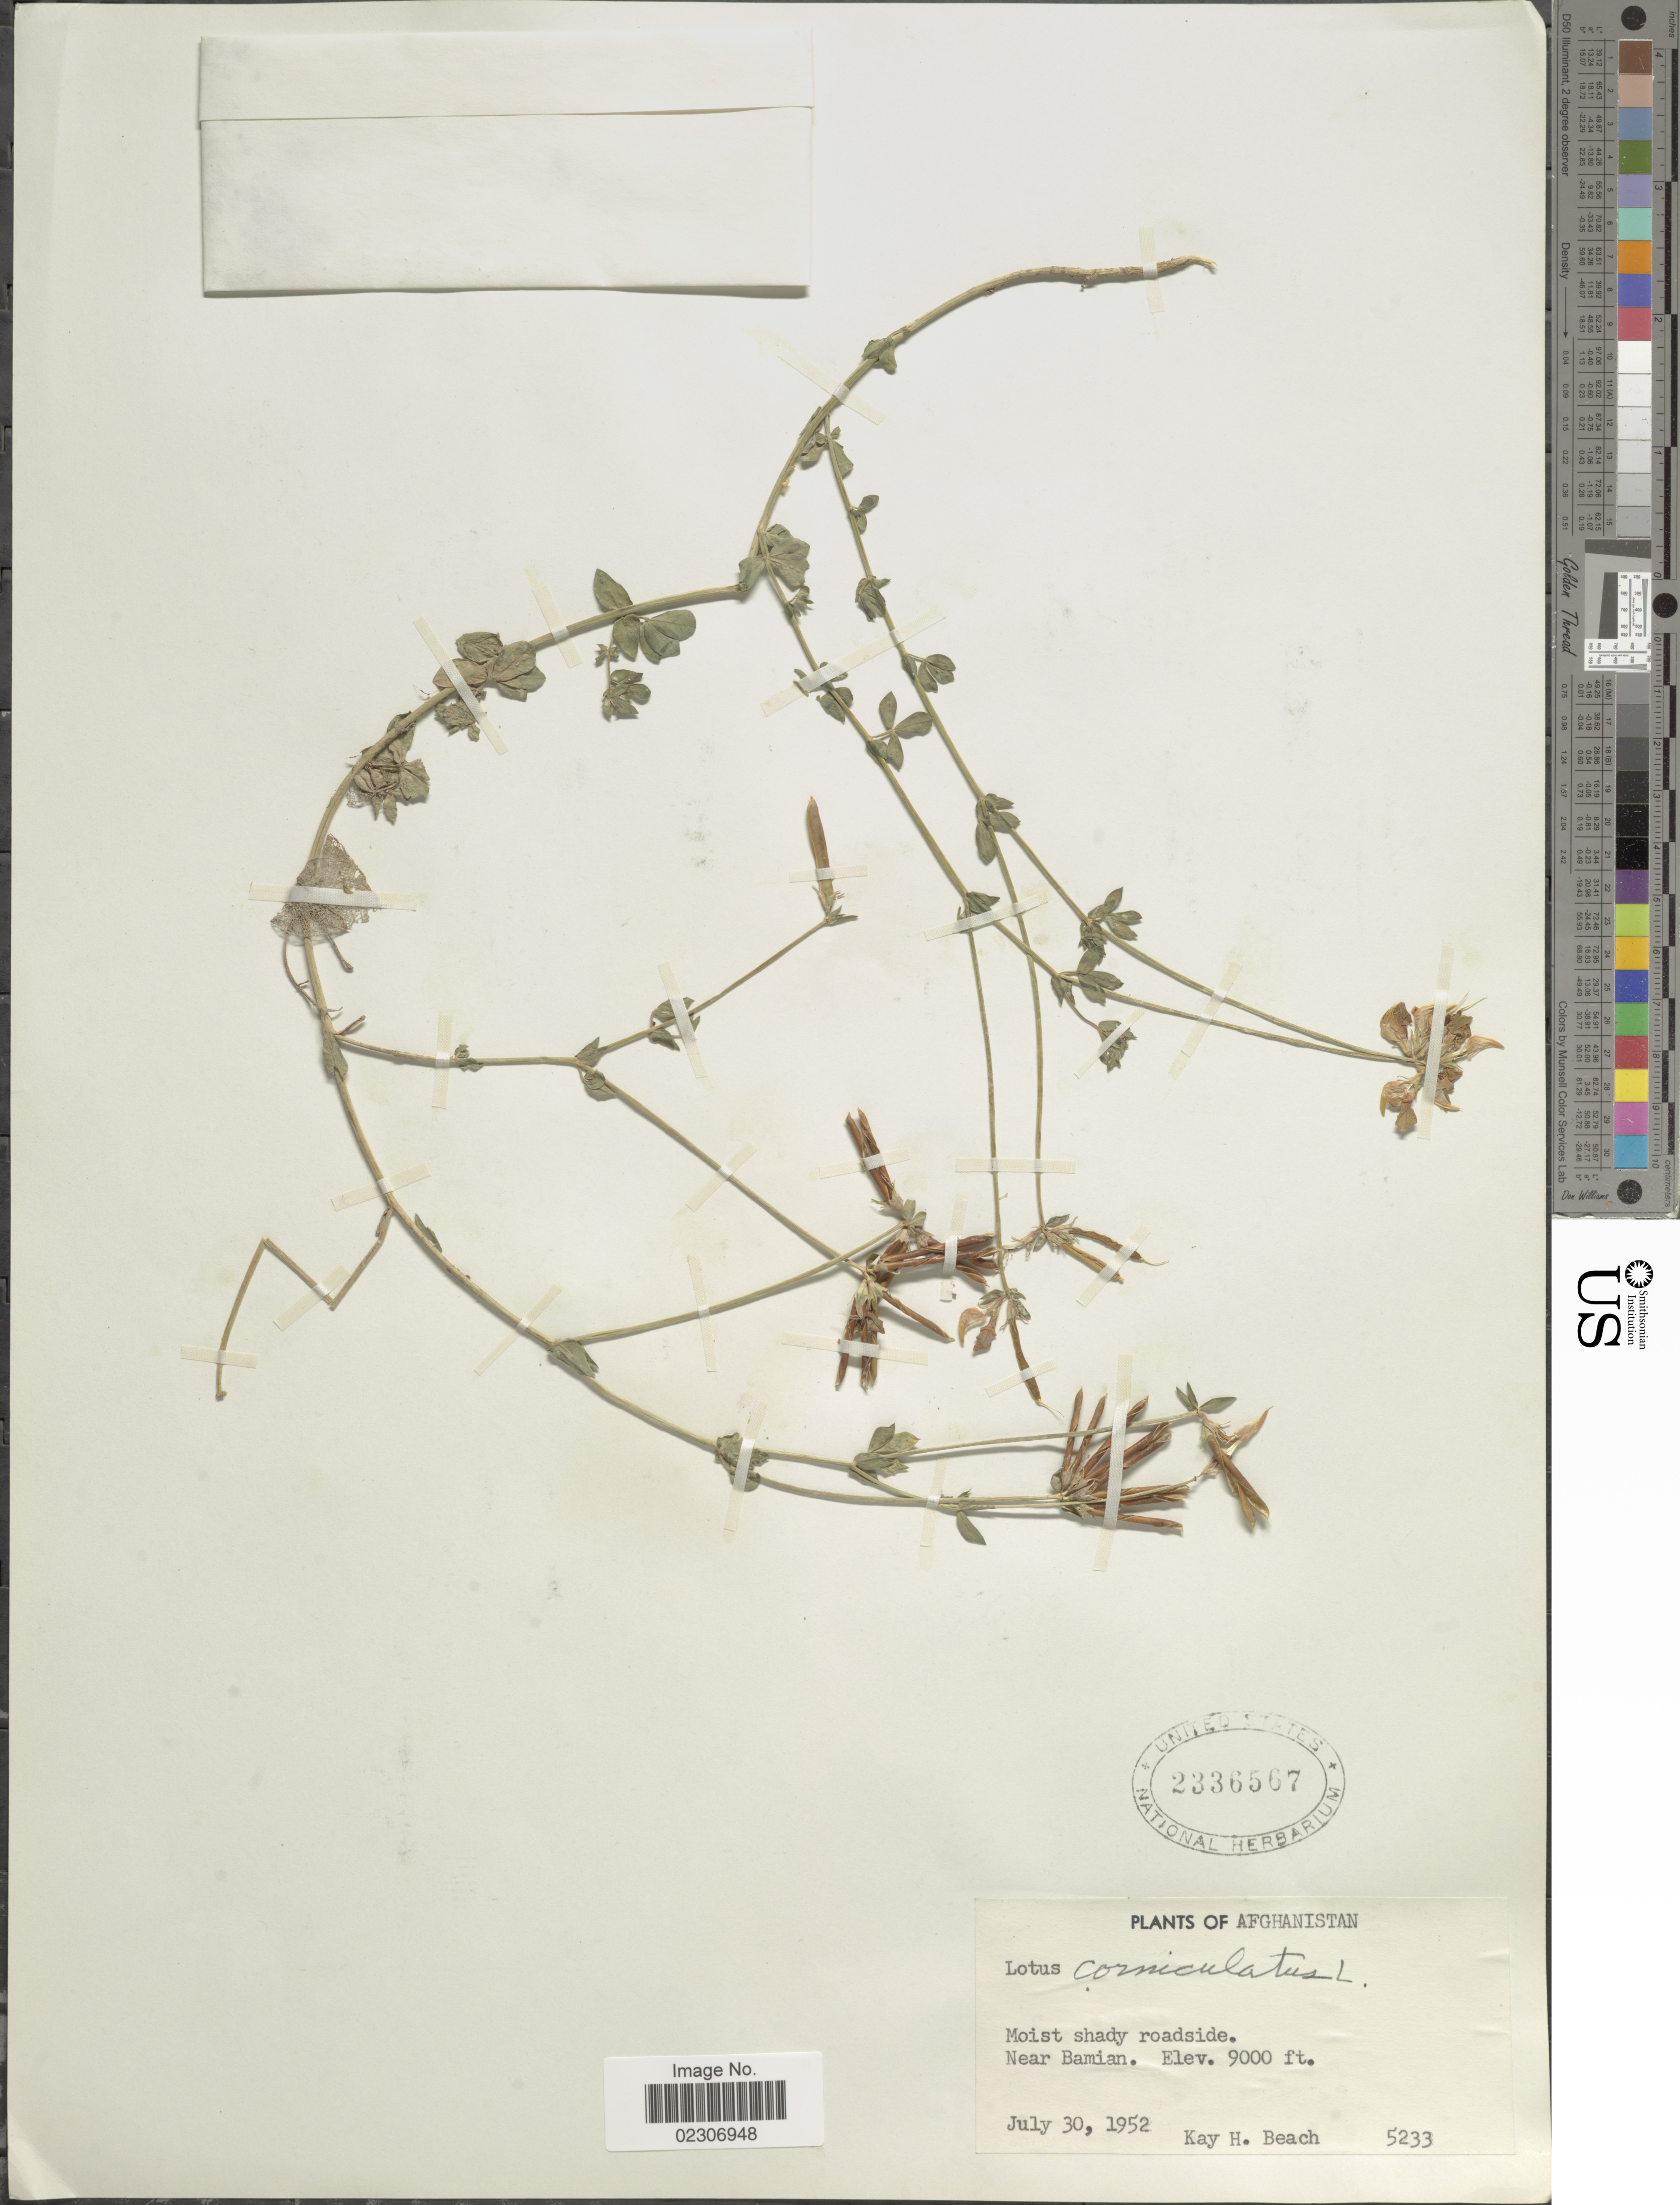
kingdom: Plantae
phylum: Tracheophyta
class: Magnoliopsida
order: Fabales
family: Fabaceae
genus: Lotus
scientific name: Lotus corniculatus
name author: L.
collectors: K. H. Beach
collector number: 5233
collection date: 1952-07-30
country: Afghanistan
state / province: Bamian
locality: Moist shady roadside, Near Bamian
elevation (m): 2743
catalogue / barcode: US 2336567